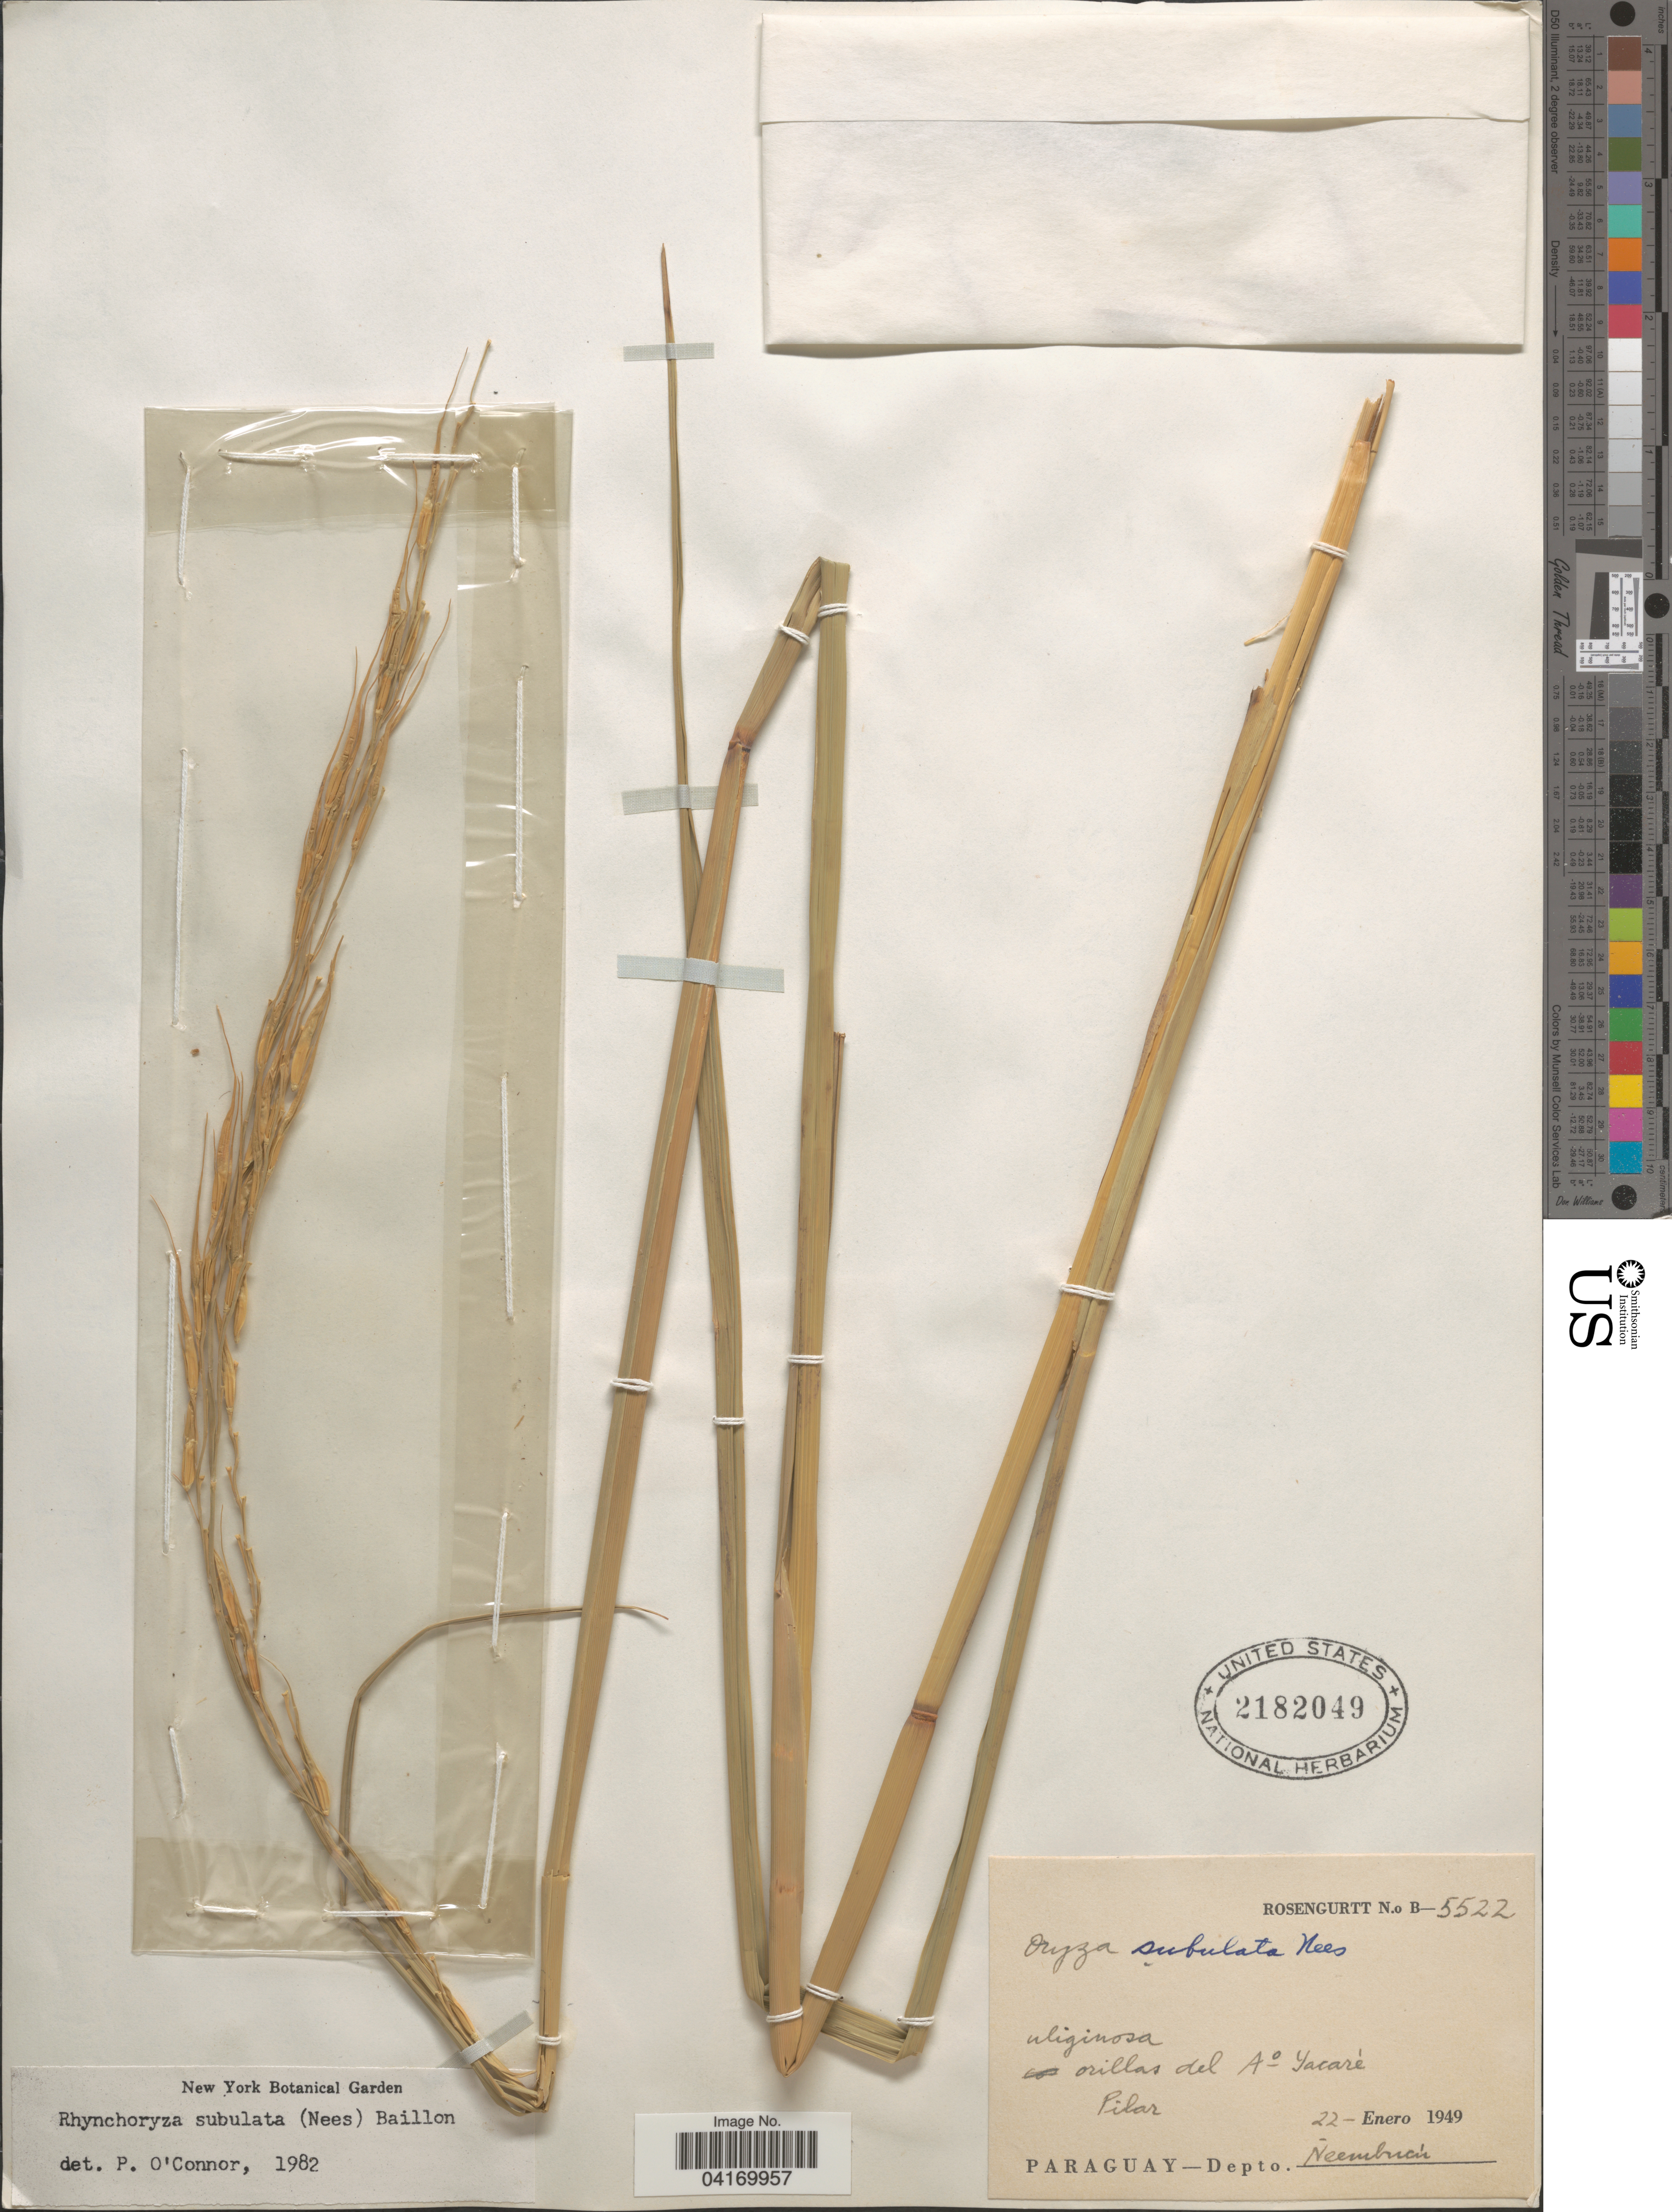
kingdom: Plantae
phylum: Tracheophyta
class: Liliopsida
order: Poales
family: Poaceae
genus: Rhynchoryza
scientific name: Rhynchoryza subulata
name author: (Nees) Baill.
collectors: Rosengurtt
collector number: B-5522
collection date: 1949-01-22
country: Paraguay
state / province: Neembucu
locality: Orillas del A° Yacaré. Pilar. Depto. Neembucú.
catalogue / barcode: US 2182049